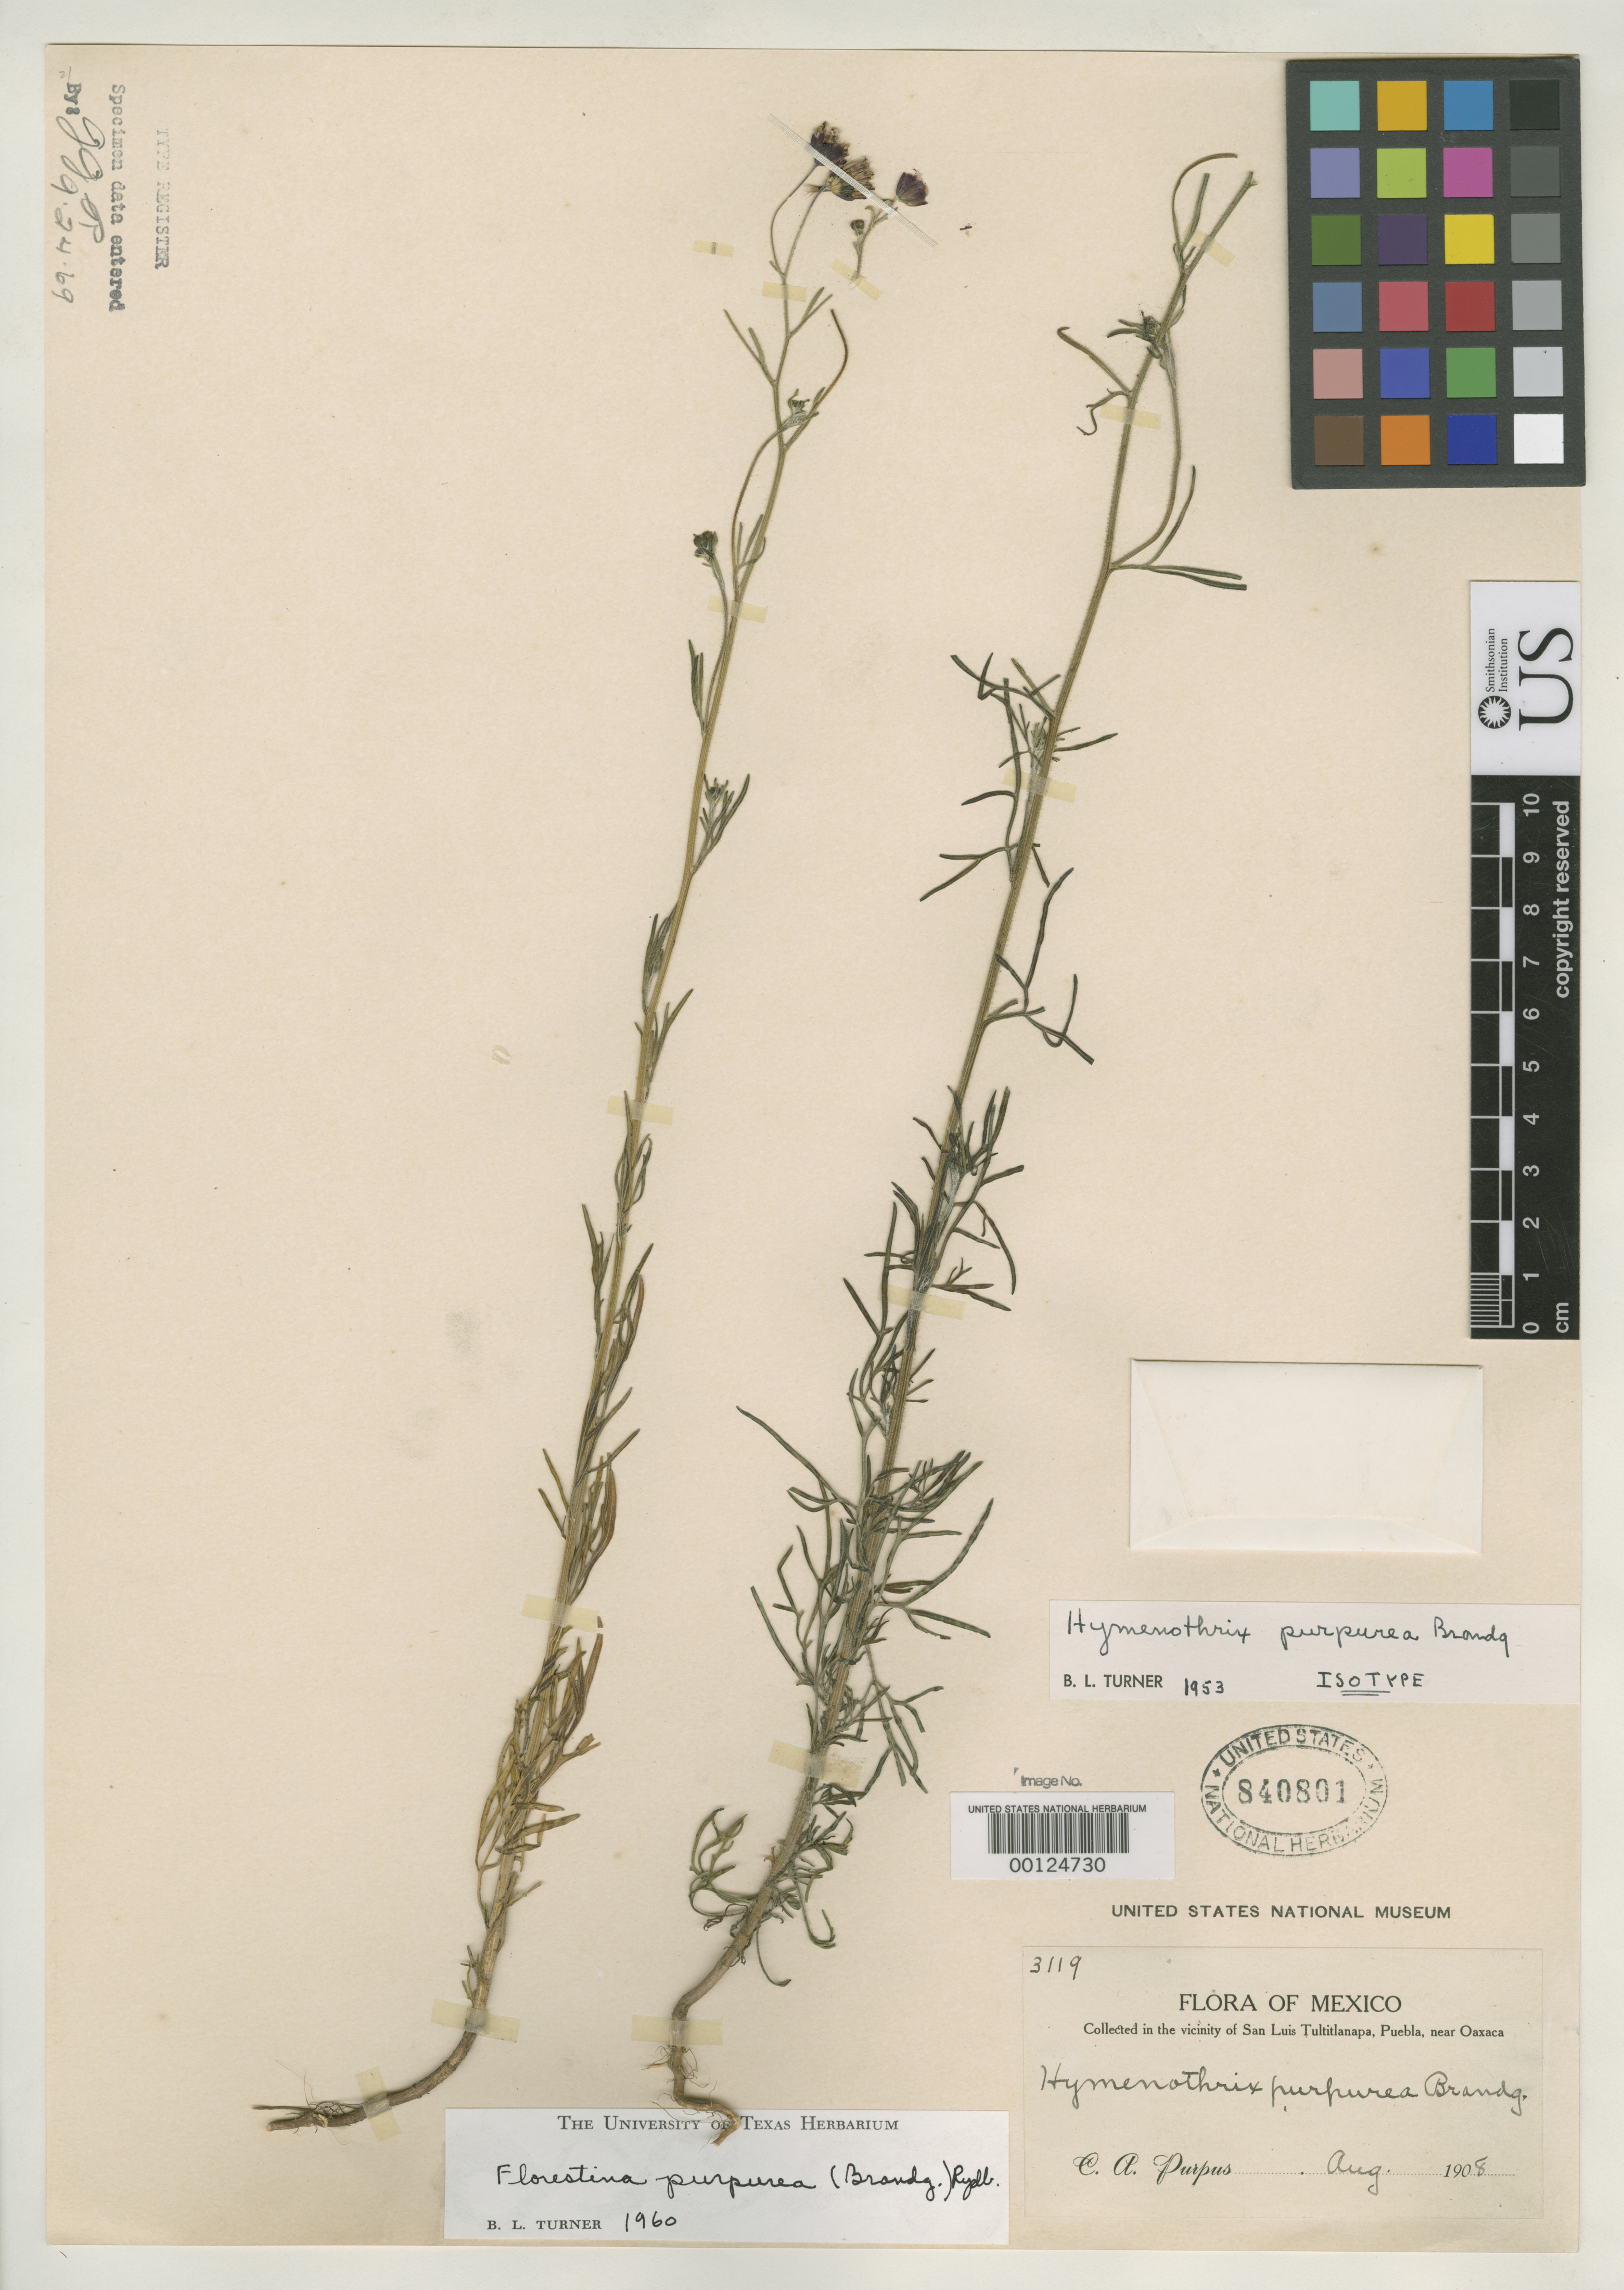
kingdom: Plantae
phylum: Tracheophyta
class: Magnoliopsida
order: Asterales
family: Asteraceae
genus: Hymenothrix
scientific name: Hymenothrix purpurea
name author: Brandegee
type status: Isotype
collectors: C. A. Purpus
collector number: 3119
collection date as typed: Aug 1908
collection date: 1908-08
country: Mexico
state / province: Puebla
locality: Near San Luis (Tultitlanapa).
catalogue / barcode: US 840801